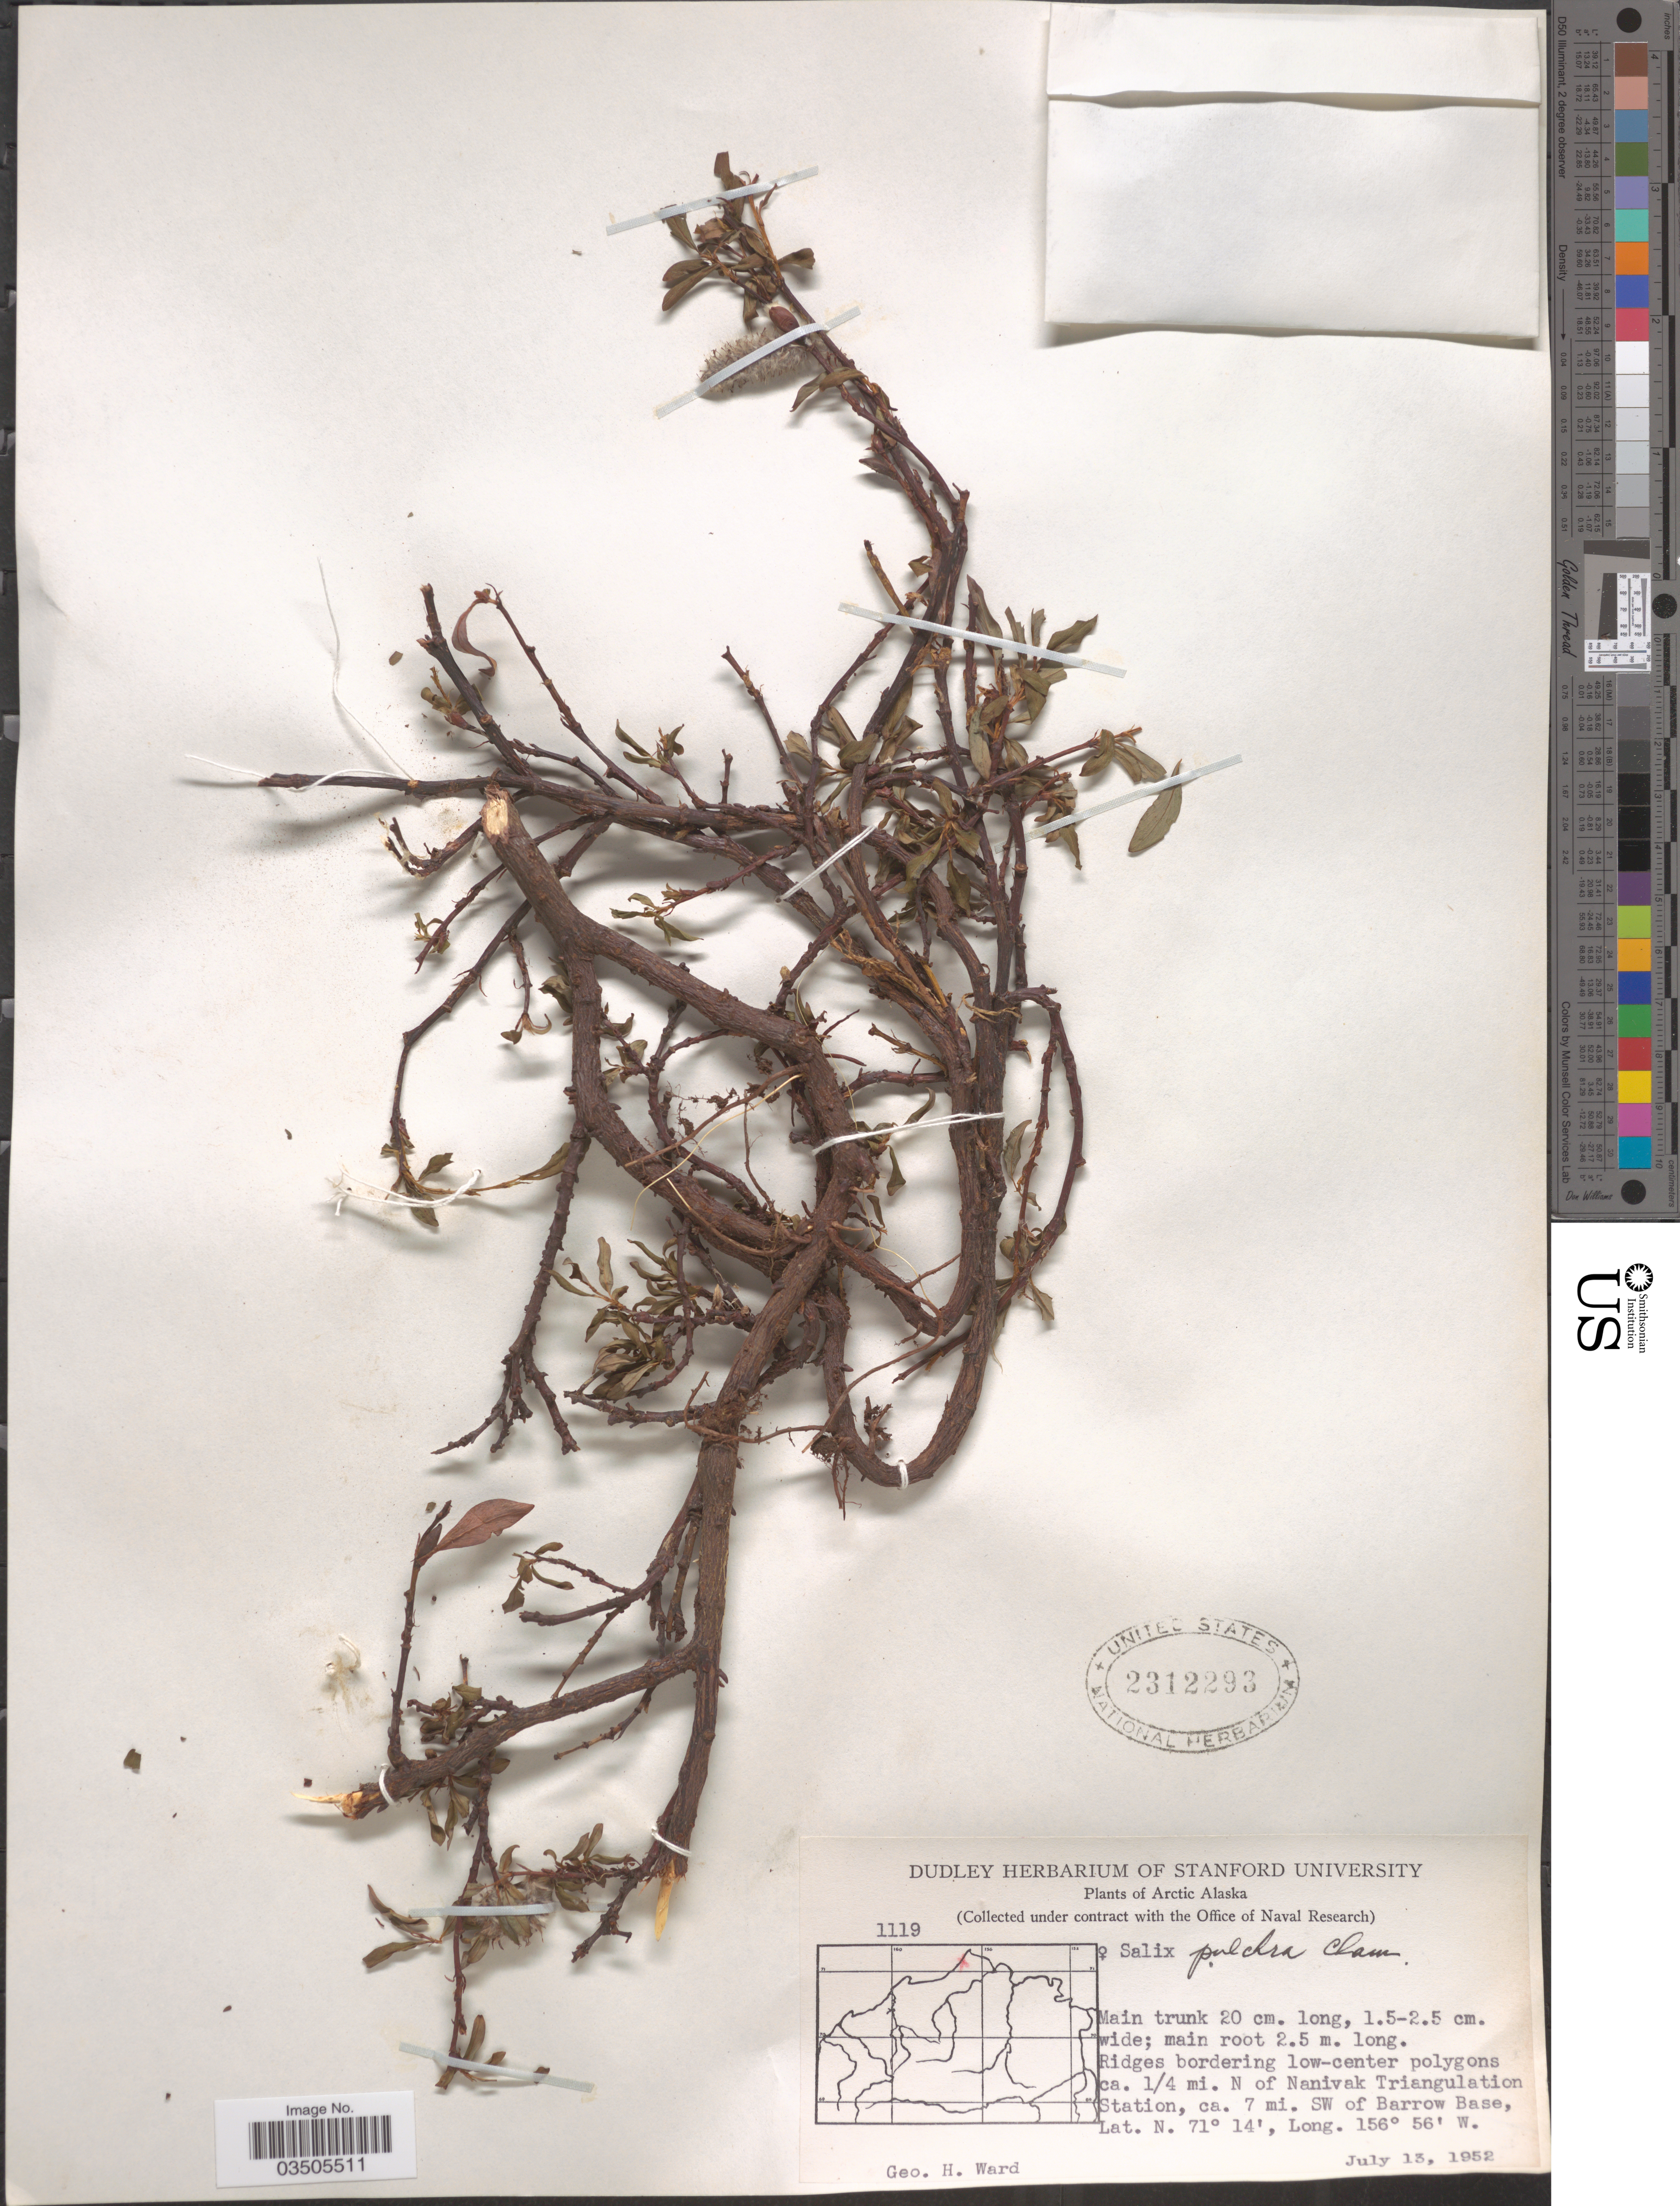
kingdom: Plantae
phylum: Tracheophyta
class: Magnoliopsida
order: Malpighiales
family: Salicaceae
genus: Salix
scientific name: Salix pulchra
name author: Cham.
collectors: G. H. Ward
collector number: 1119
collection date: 1952-07-13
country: United States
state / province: Alaska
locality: Arctic Alaska. Ridges bordering low-center polygons ca. 1/4 mi. N of Nanivak Triangulation Station, ca. 7 mi. SW of Barrow Base.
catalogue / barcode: US 2312293